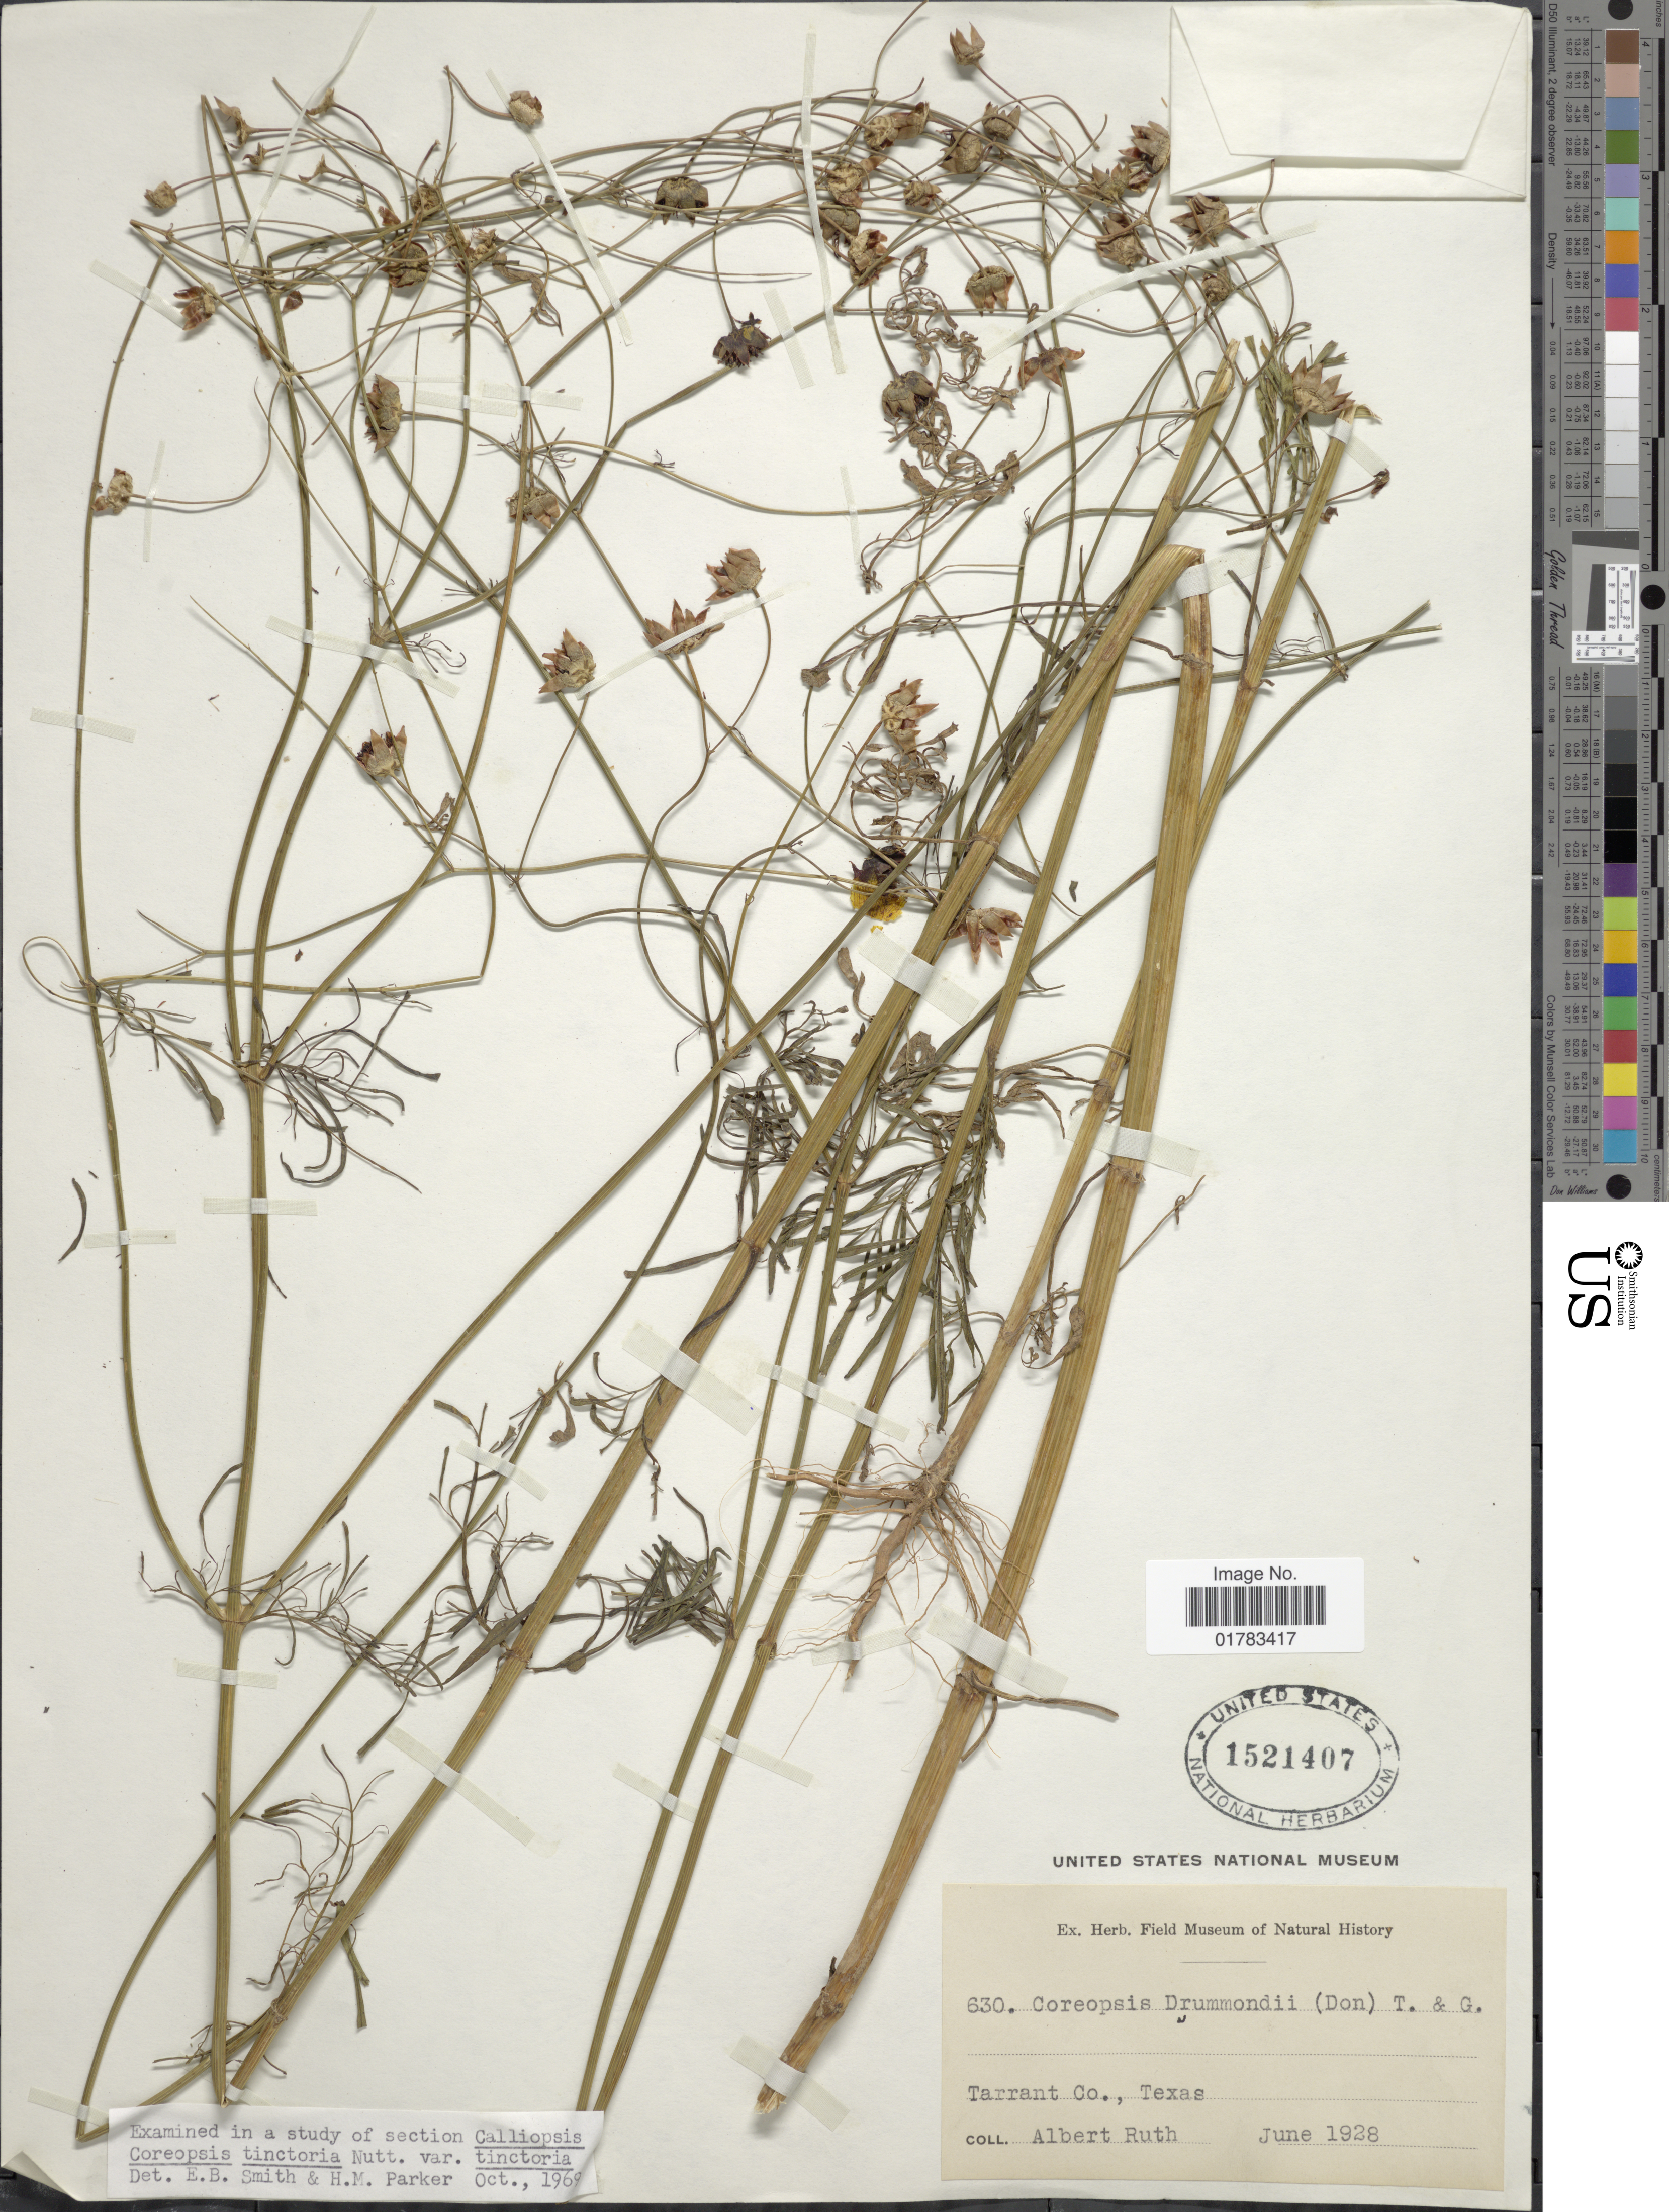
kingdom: Plantae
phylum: Tracheophyta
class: Magnoliopsida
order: Asterales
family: Asteraceae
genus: Coreopsis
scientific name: Coreopsis tinctoria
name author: Nutt.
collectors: A. Ruth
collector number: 630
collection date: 1928-06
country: United States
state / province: Texas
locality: Tarrant Co.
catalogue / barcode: US 1521407